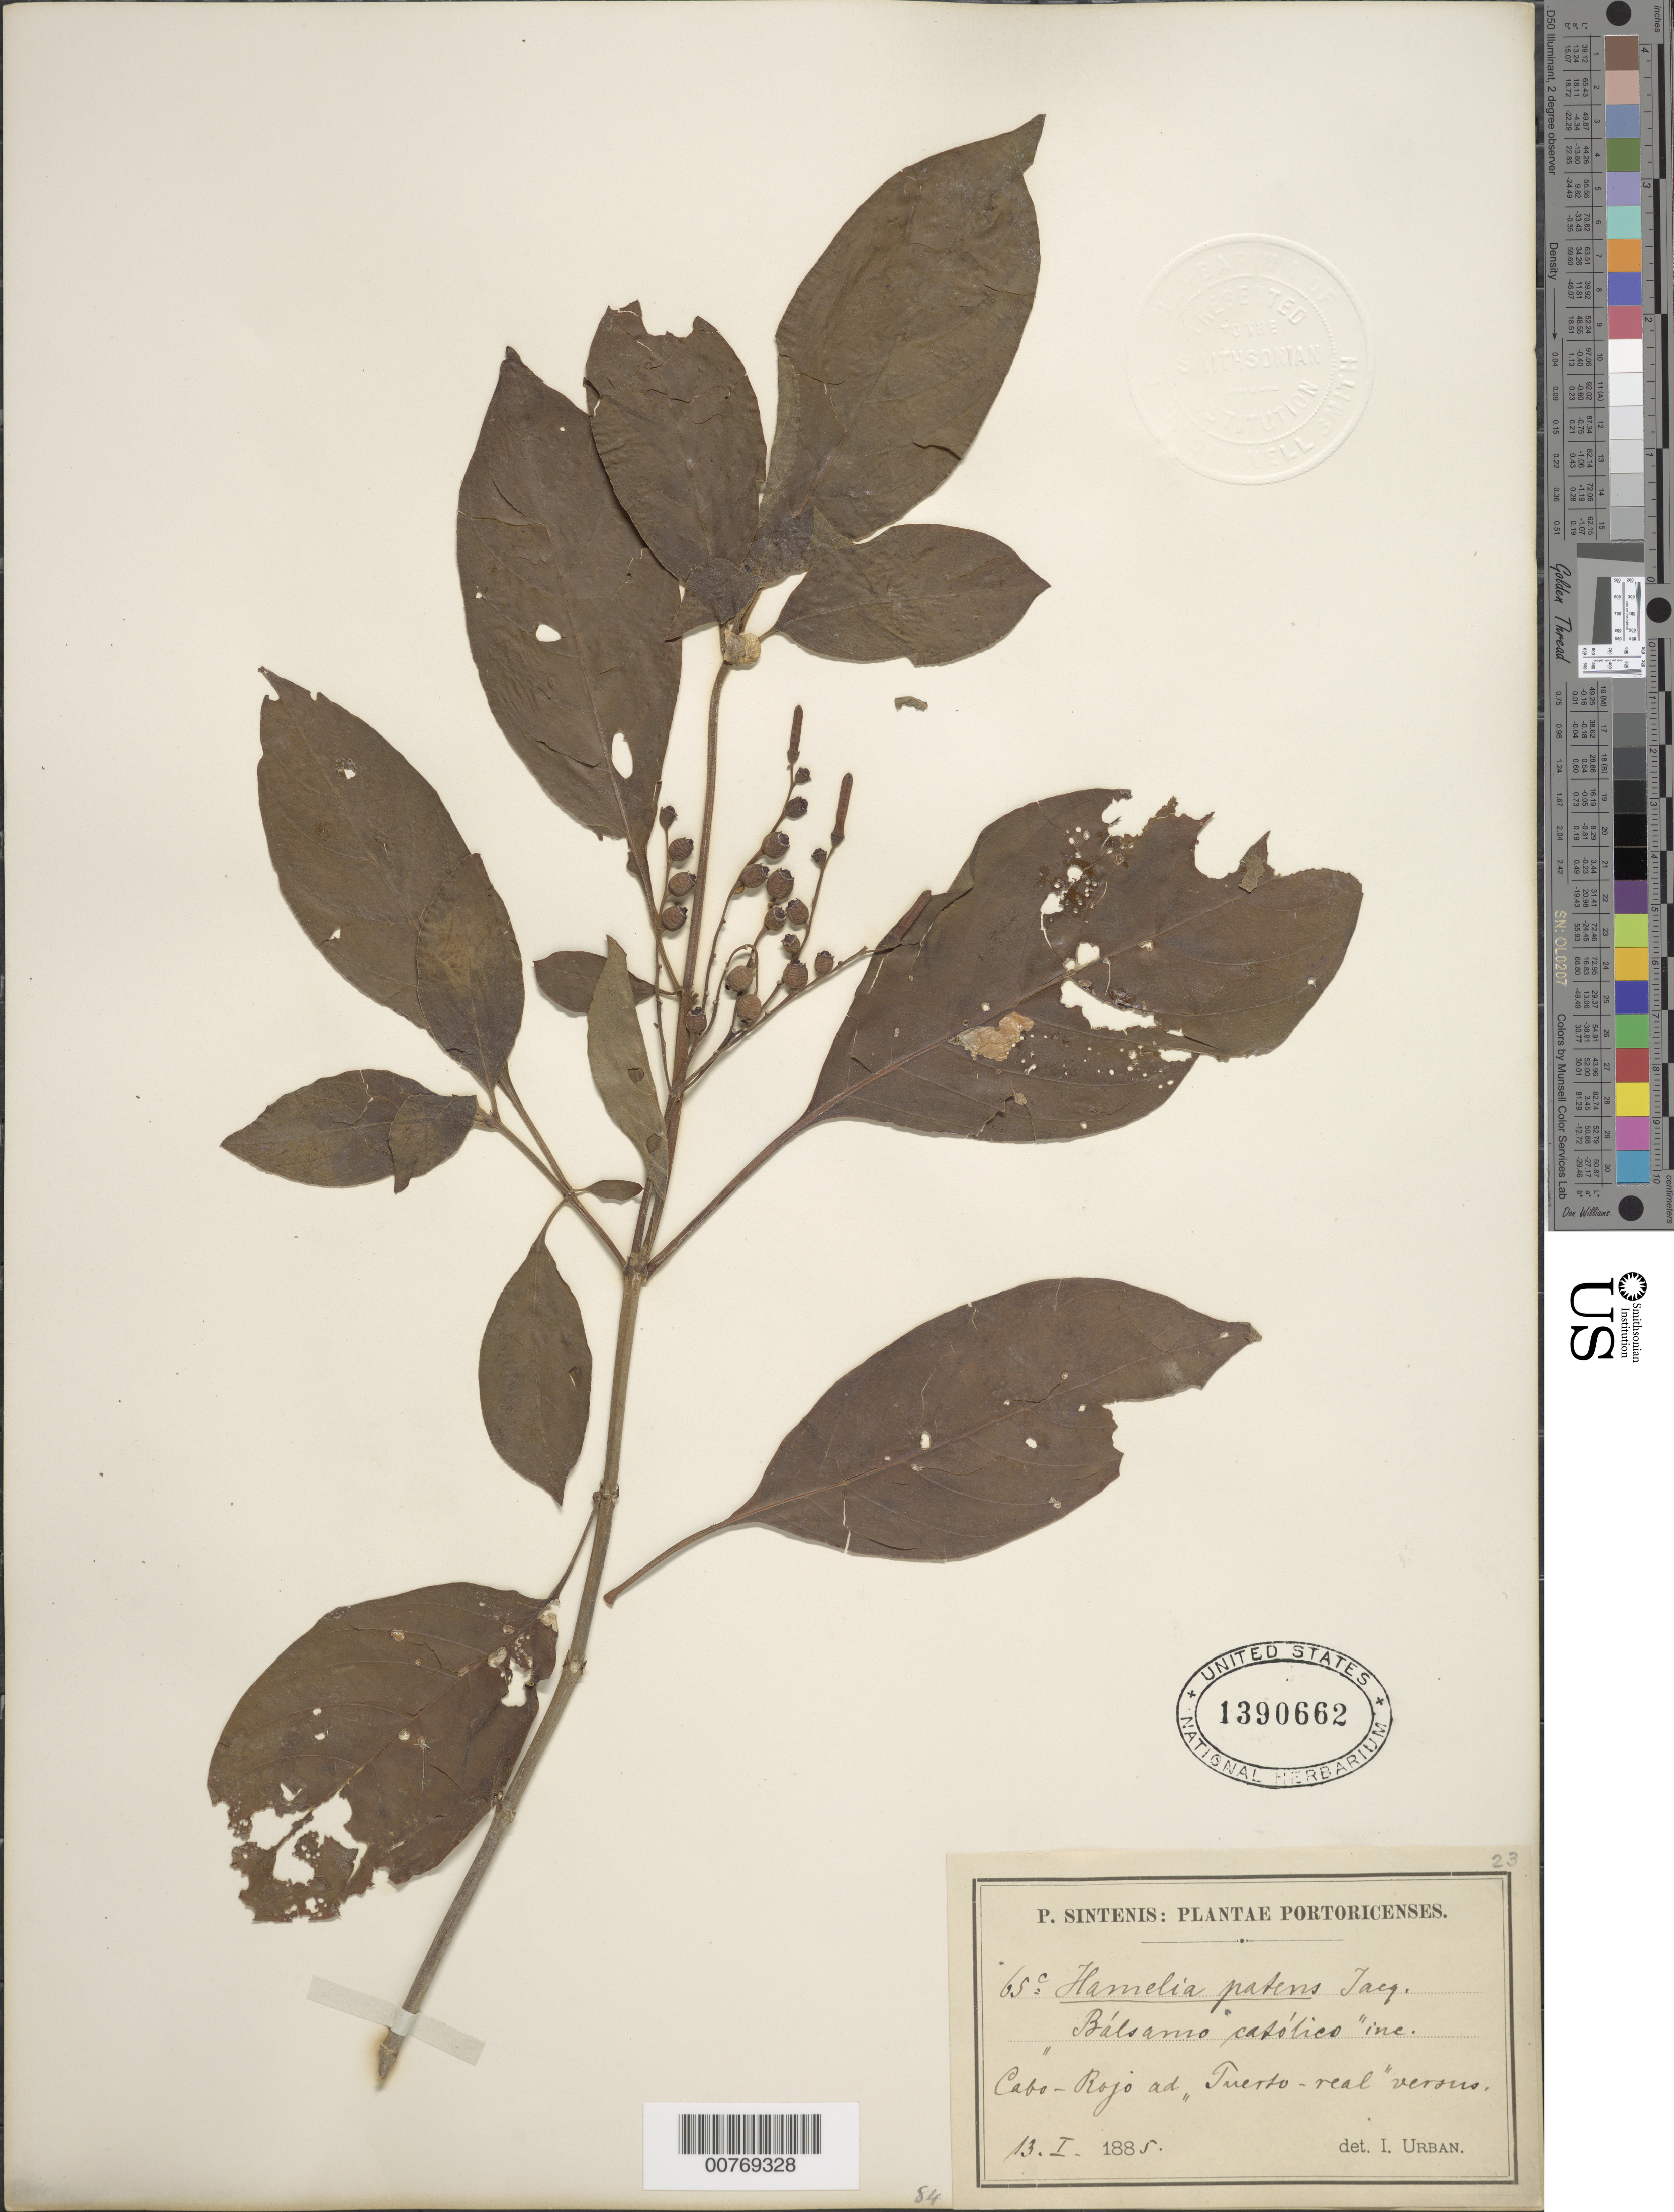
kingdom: Plantae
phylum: Tracheophyta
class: Magnoliopsida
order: Gentianales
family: Rubiaceae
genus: Hamelia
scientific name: Hamelia patens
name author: Jacq.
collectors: P. Sintenis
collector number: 65c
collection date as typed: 13 Jan 1885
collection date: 1885-01-13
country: Puerto Rico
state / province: Cabo Rojo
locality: Cabo Rojo ad Tuerto-real versus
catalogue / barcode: US 1390662